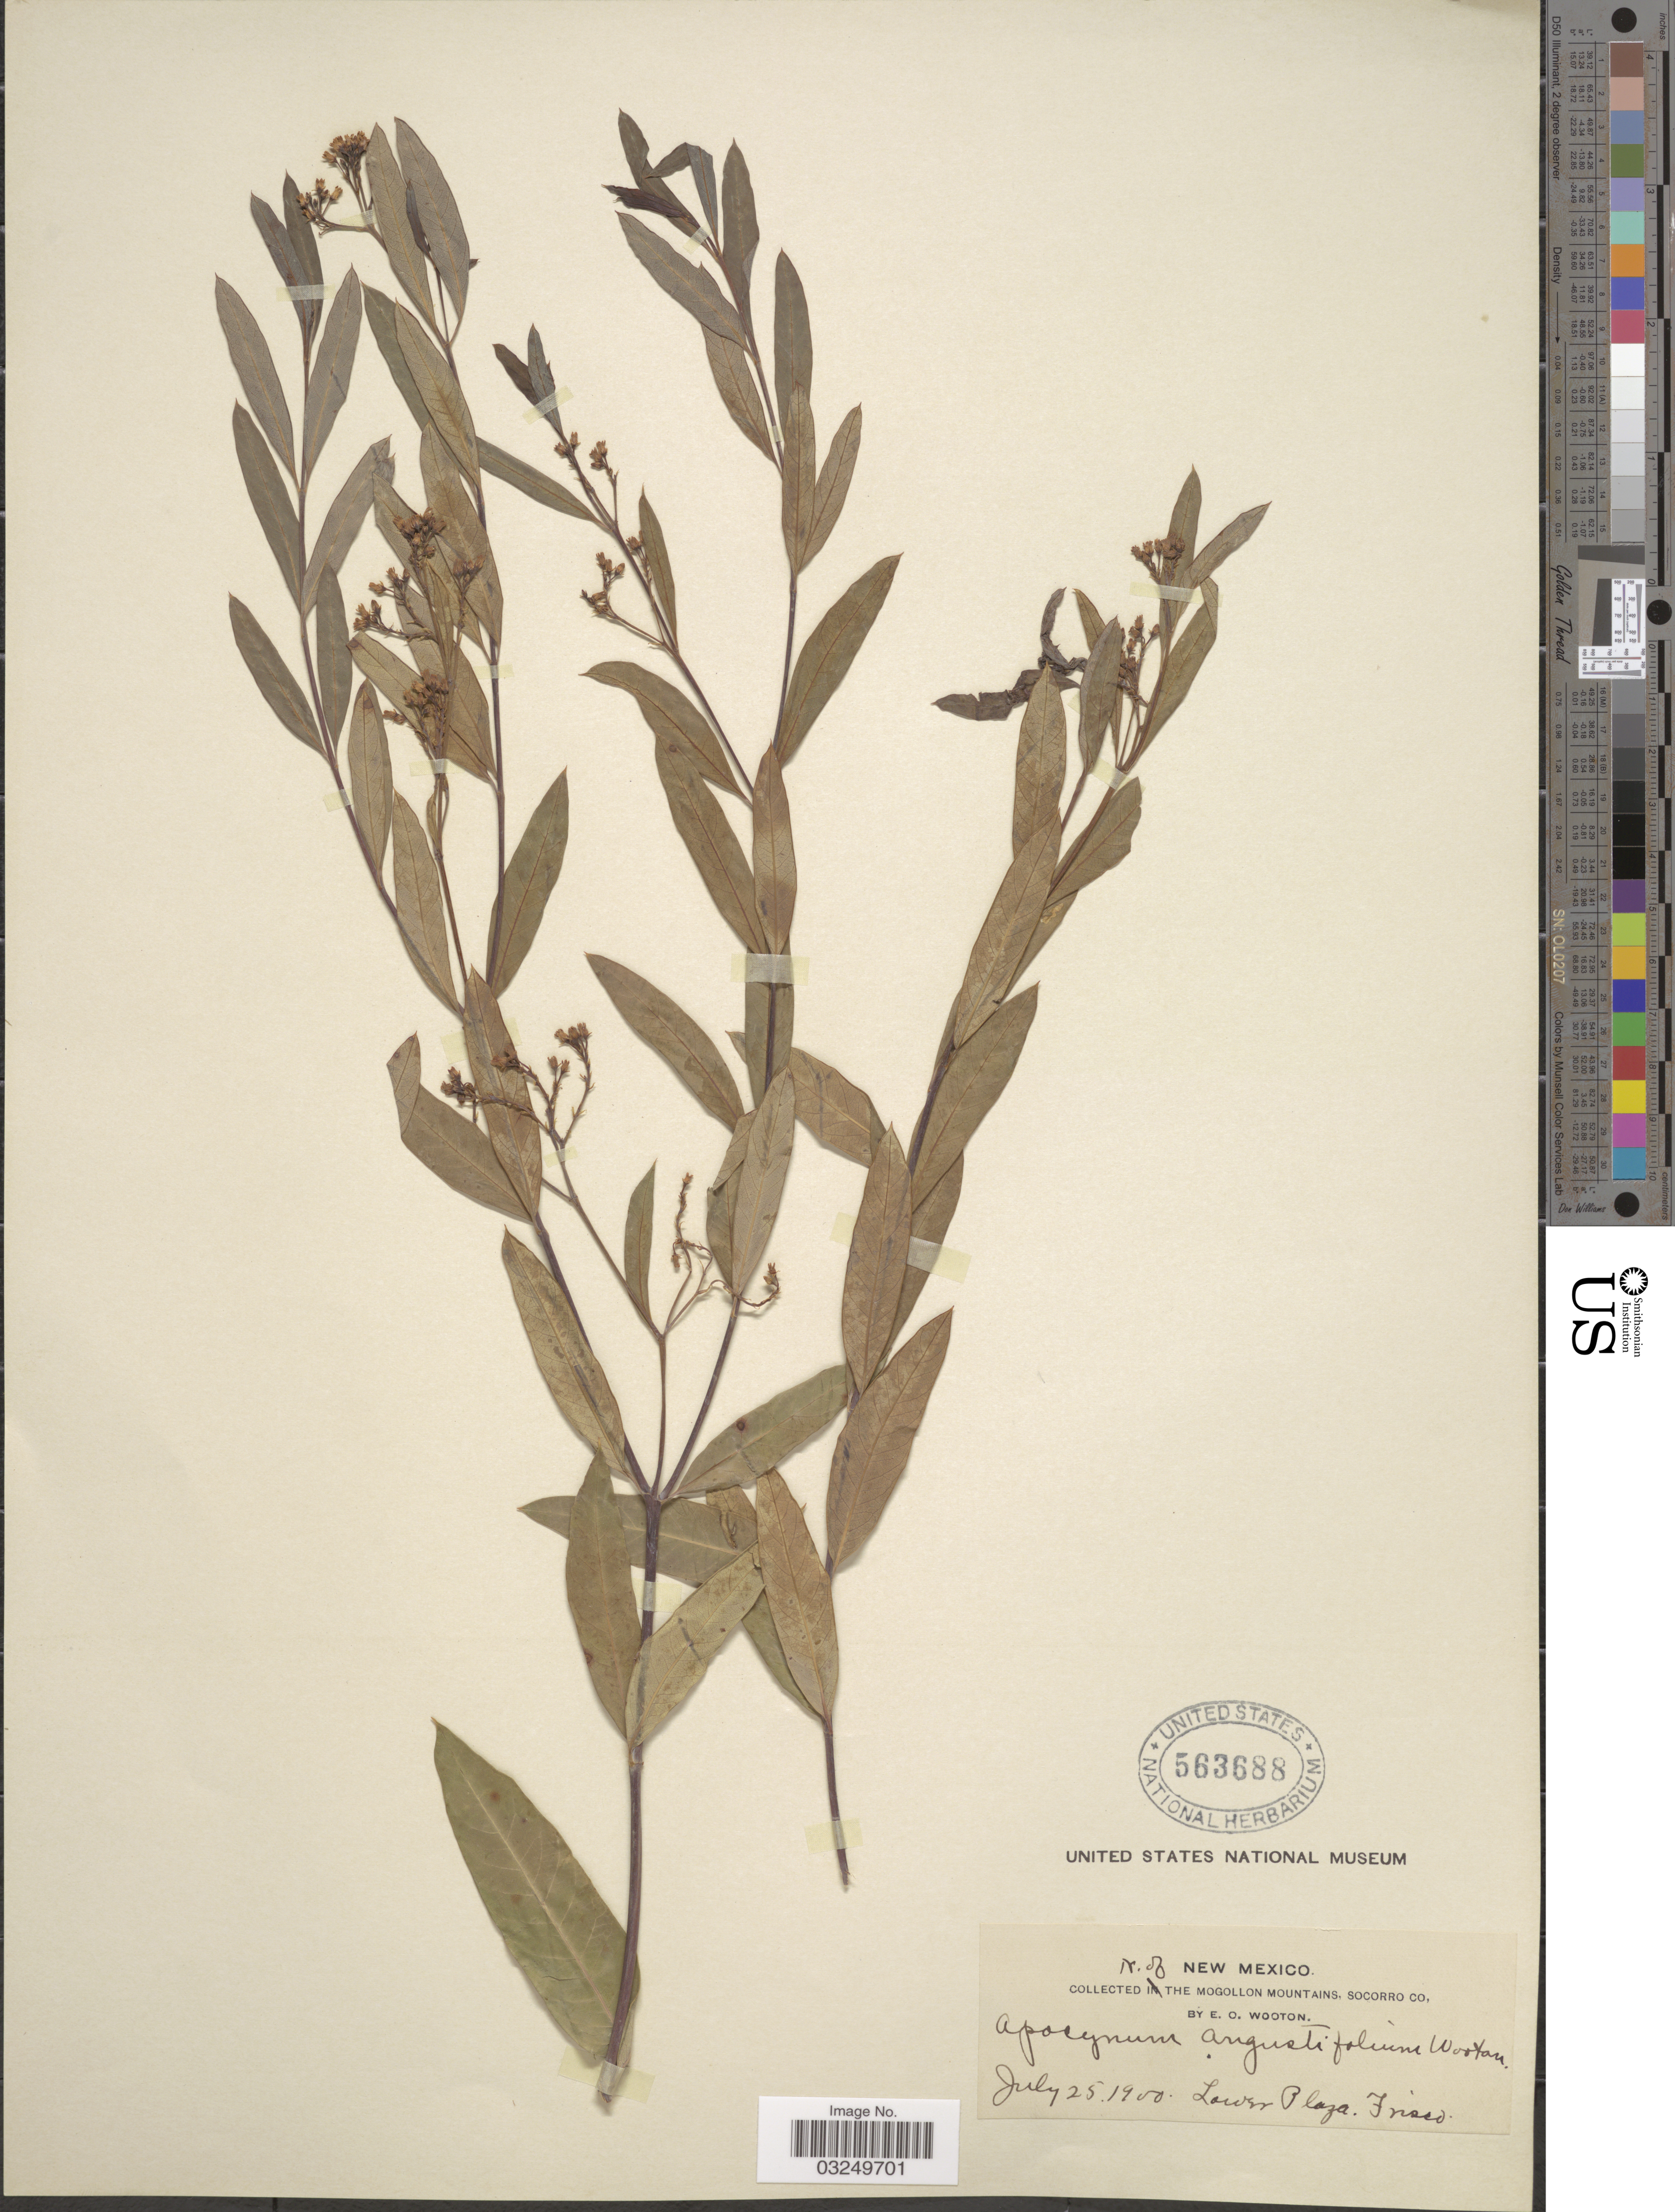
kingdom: Plantae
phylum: Tracheophyta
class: Magnoliopsida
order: Gentianales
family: Apocynaceae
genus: Apocynum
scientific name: Apocynum angustifolium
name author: Wooton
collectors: E. O. Wooton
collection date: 1900-07-25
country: United States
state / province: New Mexico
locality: N. of the Mogollon Mountains, Socorro Co. Lower Plaza Frisco.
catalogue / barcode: US 563688